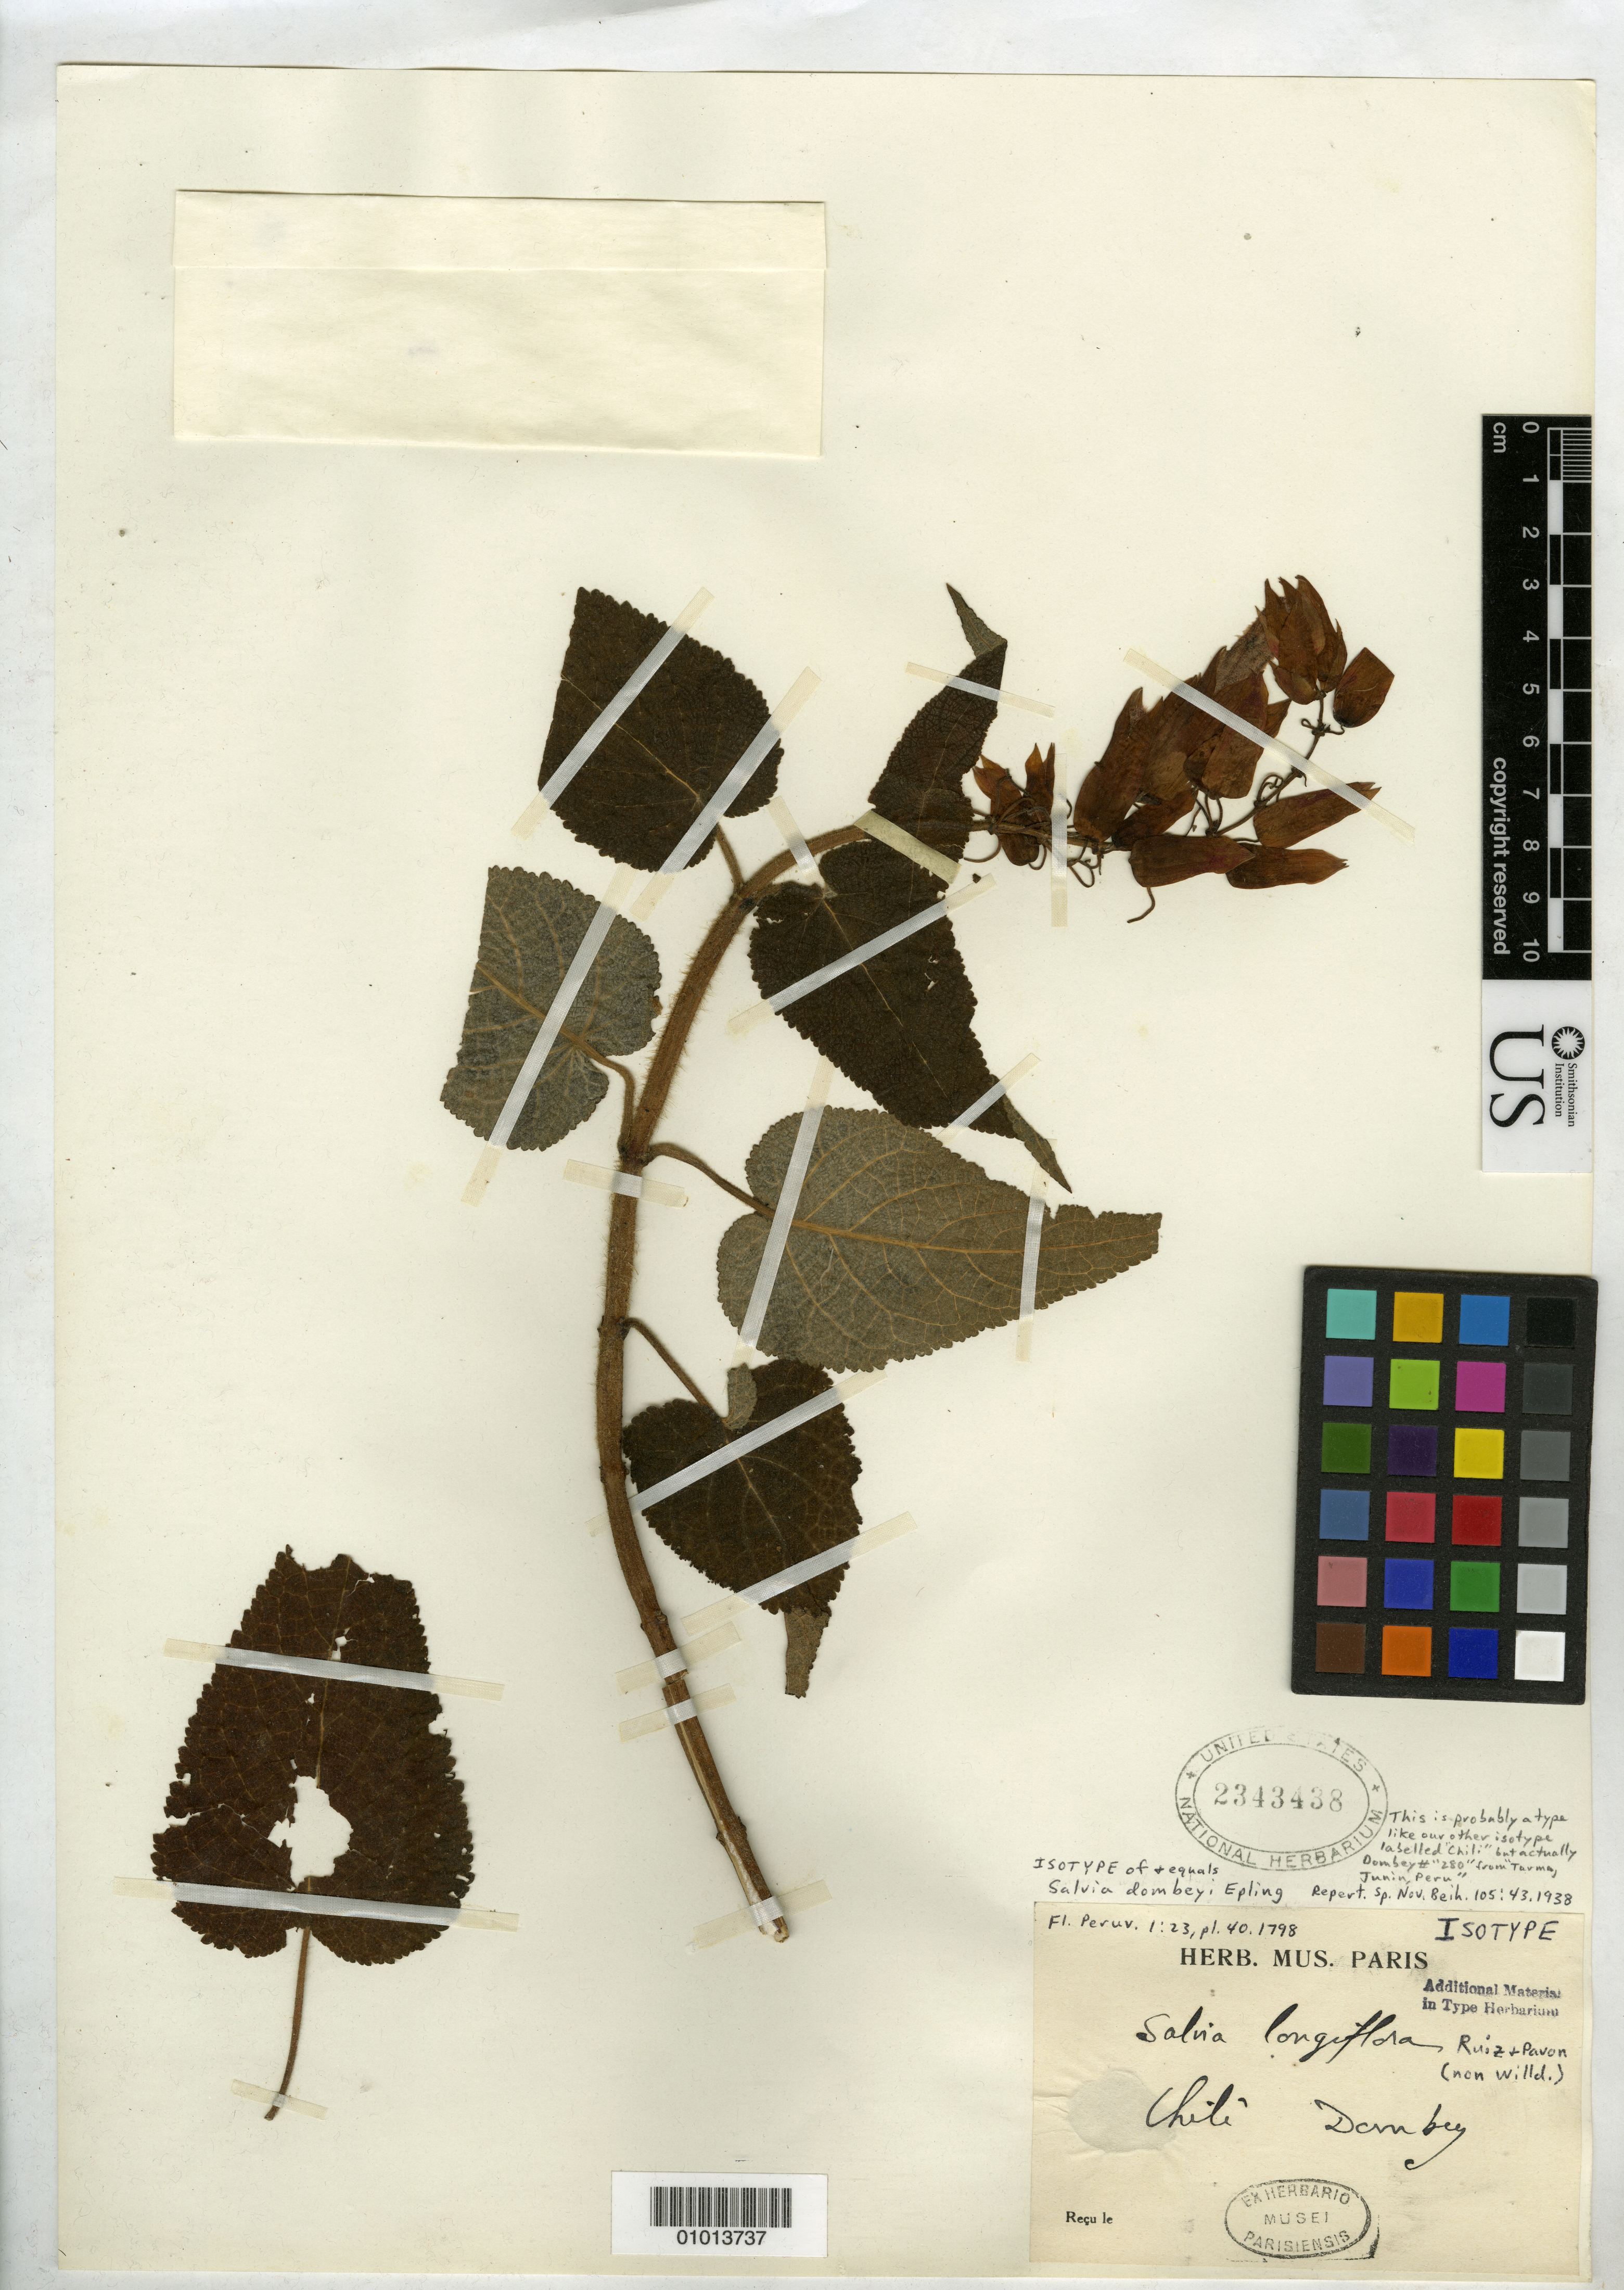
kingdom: Plantae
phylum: Tracheophyta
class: Magnoliopsida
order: Lamiales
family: Lamiaceae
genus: Salvia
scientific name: Salvia longiflora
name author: Ruiz & Pav.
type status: Isotype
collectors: J. Dombey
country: Chile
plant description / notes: Labelled "Chili" but actually Dombey#"280" from "Tarma, Junin, Peru".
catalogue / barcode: US 2343438